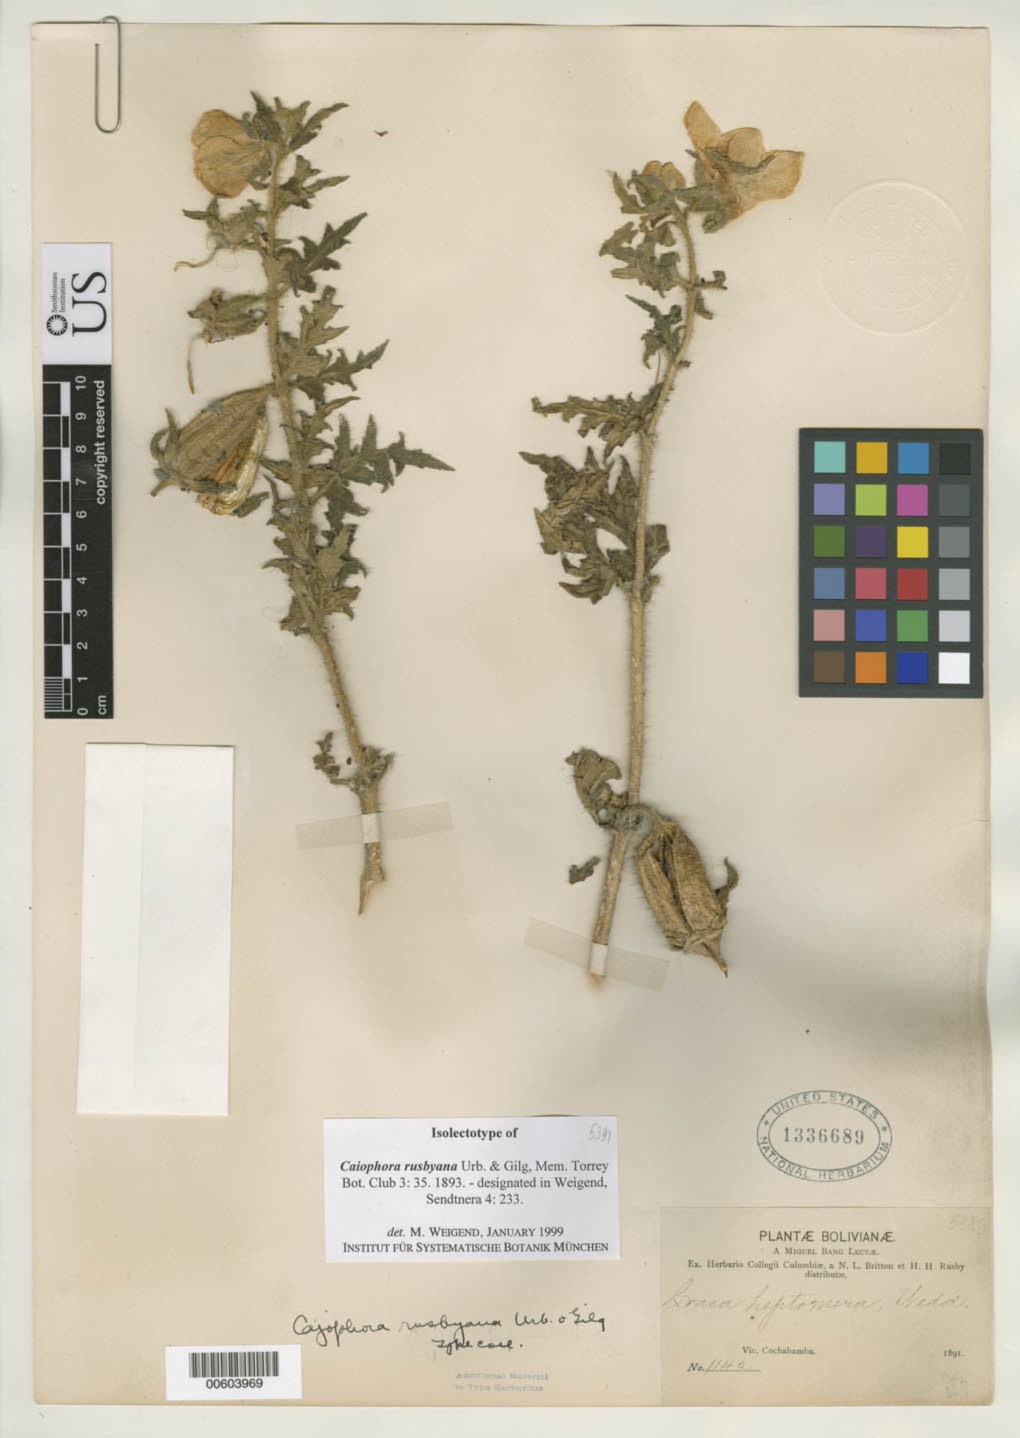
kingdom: Plantae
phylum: Tracheophyta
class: Magnoliopsida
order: Cornales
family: Loasaceae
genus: Caiophora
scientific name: Caiophora rusbyana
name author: Urb. & Gilg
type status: Isolectotype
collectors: M. Bang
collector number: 1142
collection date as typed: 1891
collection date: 1891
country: Bolivia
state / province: La Paz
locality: Vic. Cochabamba.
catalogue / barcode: US 1336689